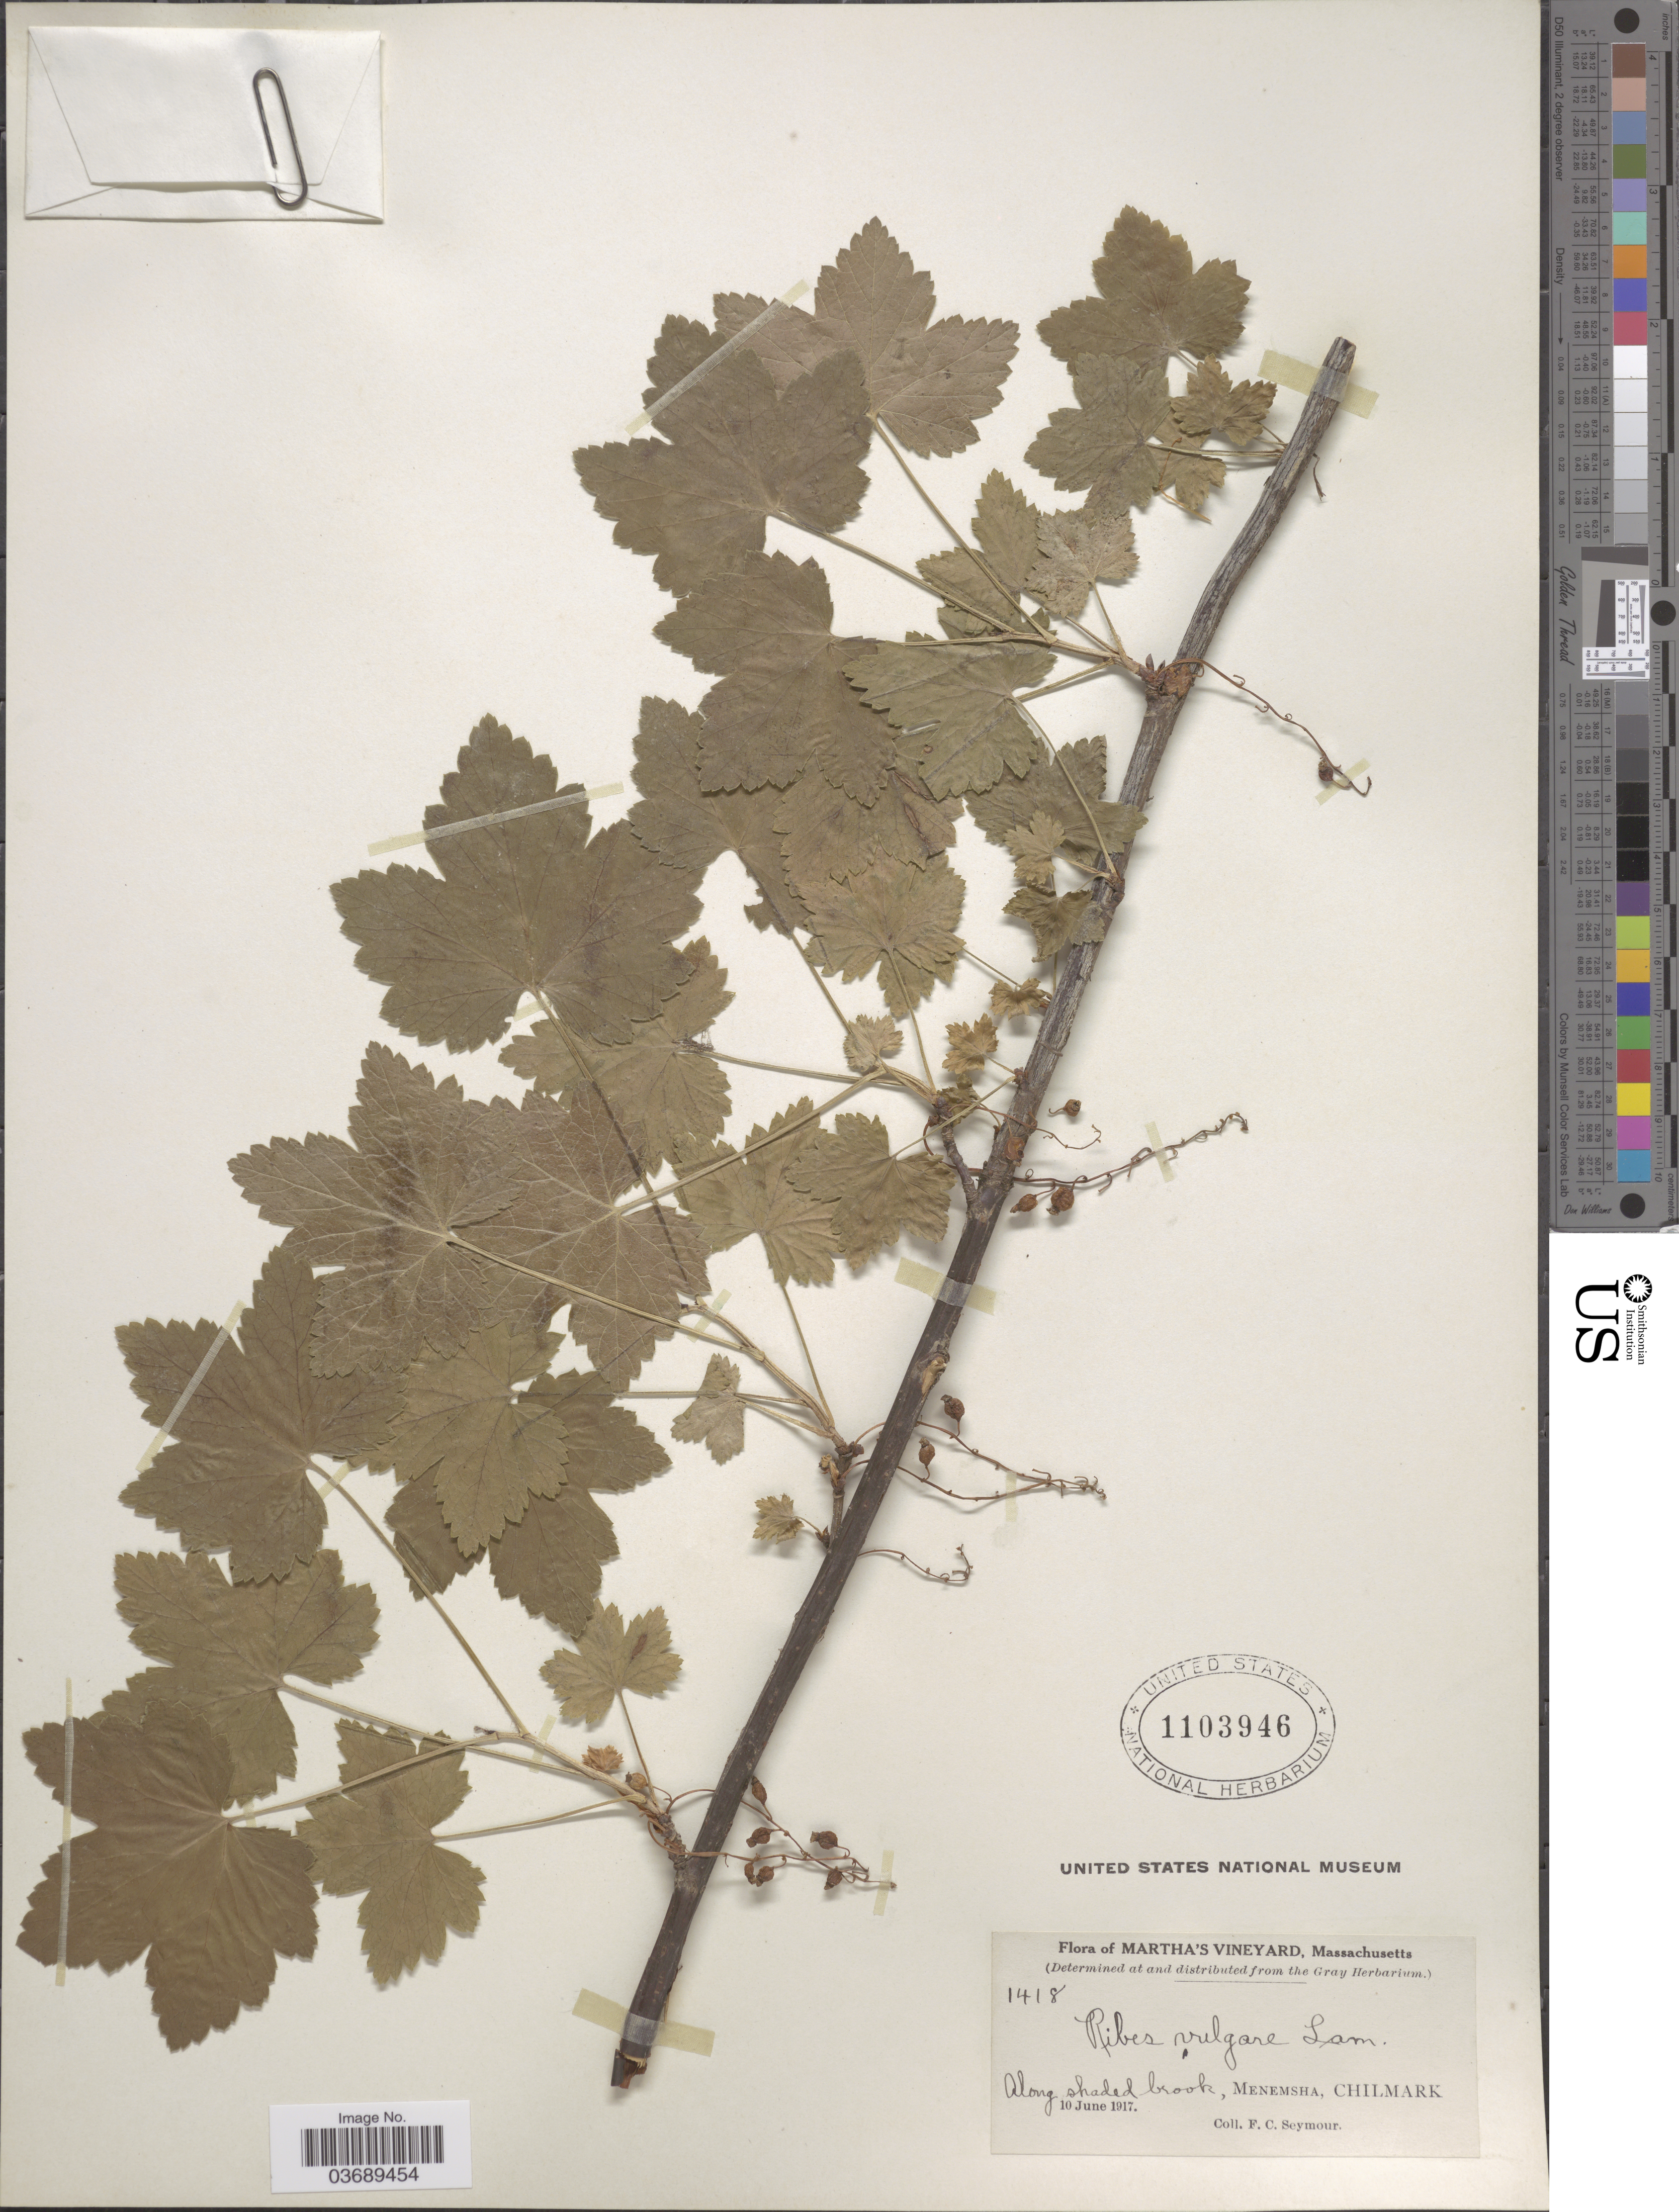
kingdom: Plantae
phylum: Tracheophyta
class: Magnoliopsida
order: Saxifragales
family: Grossulariaceae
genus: Ribes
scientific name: Ribes vulgare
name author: Lam.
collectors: F. C. Seymour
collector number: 1418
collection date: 1917-06-10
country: United States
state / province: Massachusetts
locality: Martha's Vineyard. Along shaded brook, Menemsha, Chillmark.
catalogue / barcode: US 1103946